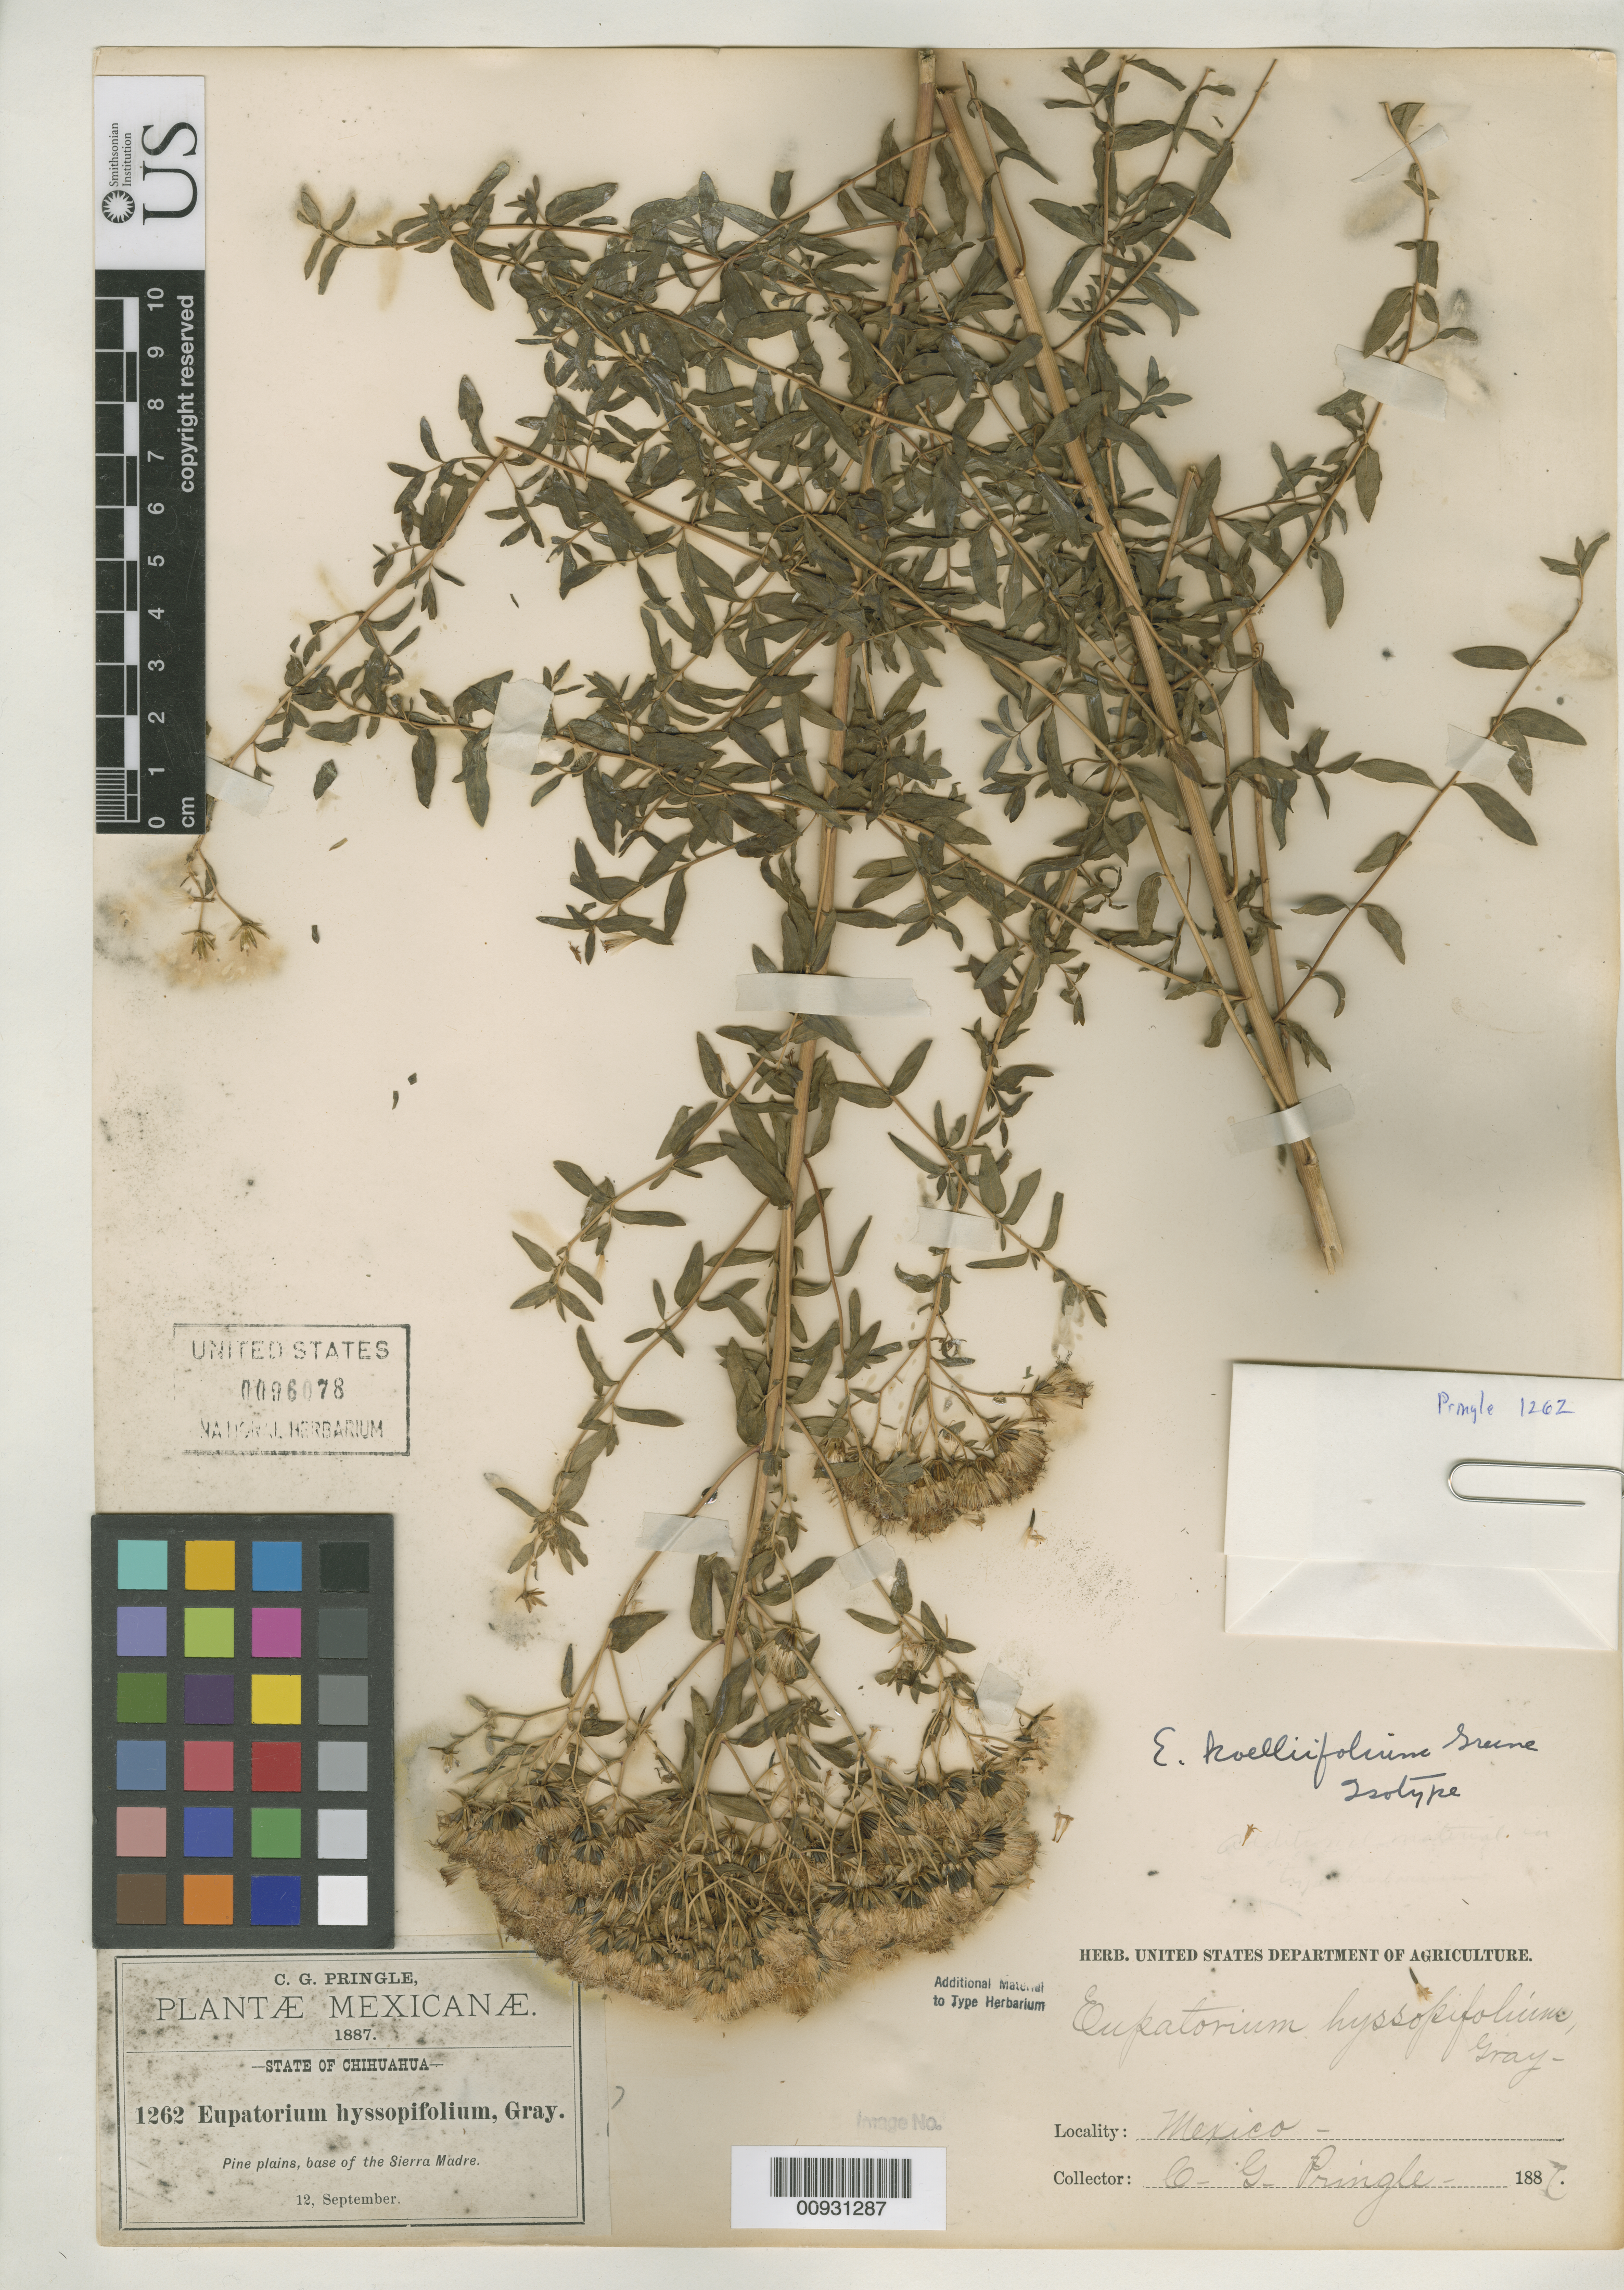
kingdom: Plantae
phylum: Tracheophyta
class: Magnoliopsida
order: Asterales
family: Asteraceae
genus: Eupatorium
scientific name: Eupatorium koelliaefolium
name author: Greene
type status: Isotype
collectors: C. G. Pringle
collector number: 1262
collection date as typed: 12 Sep 1887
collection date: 1887-09-12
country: Mexico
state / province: Chihuahua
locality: Base of Sierra Madre.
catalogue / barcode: US 96078